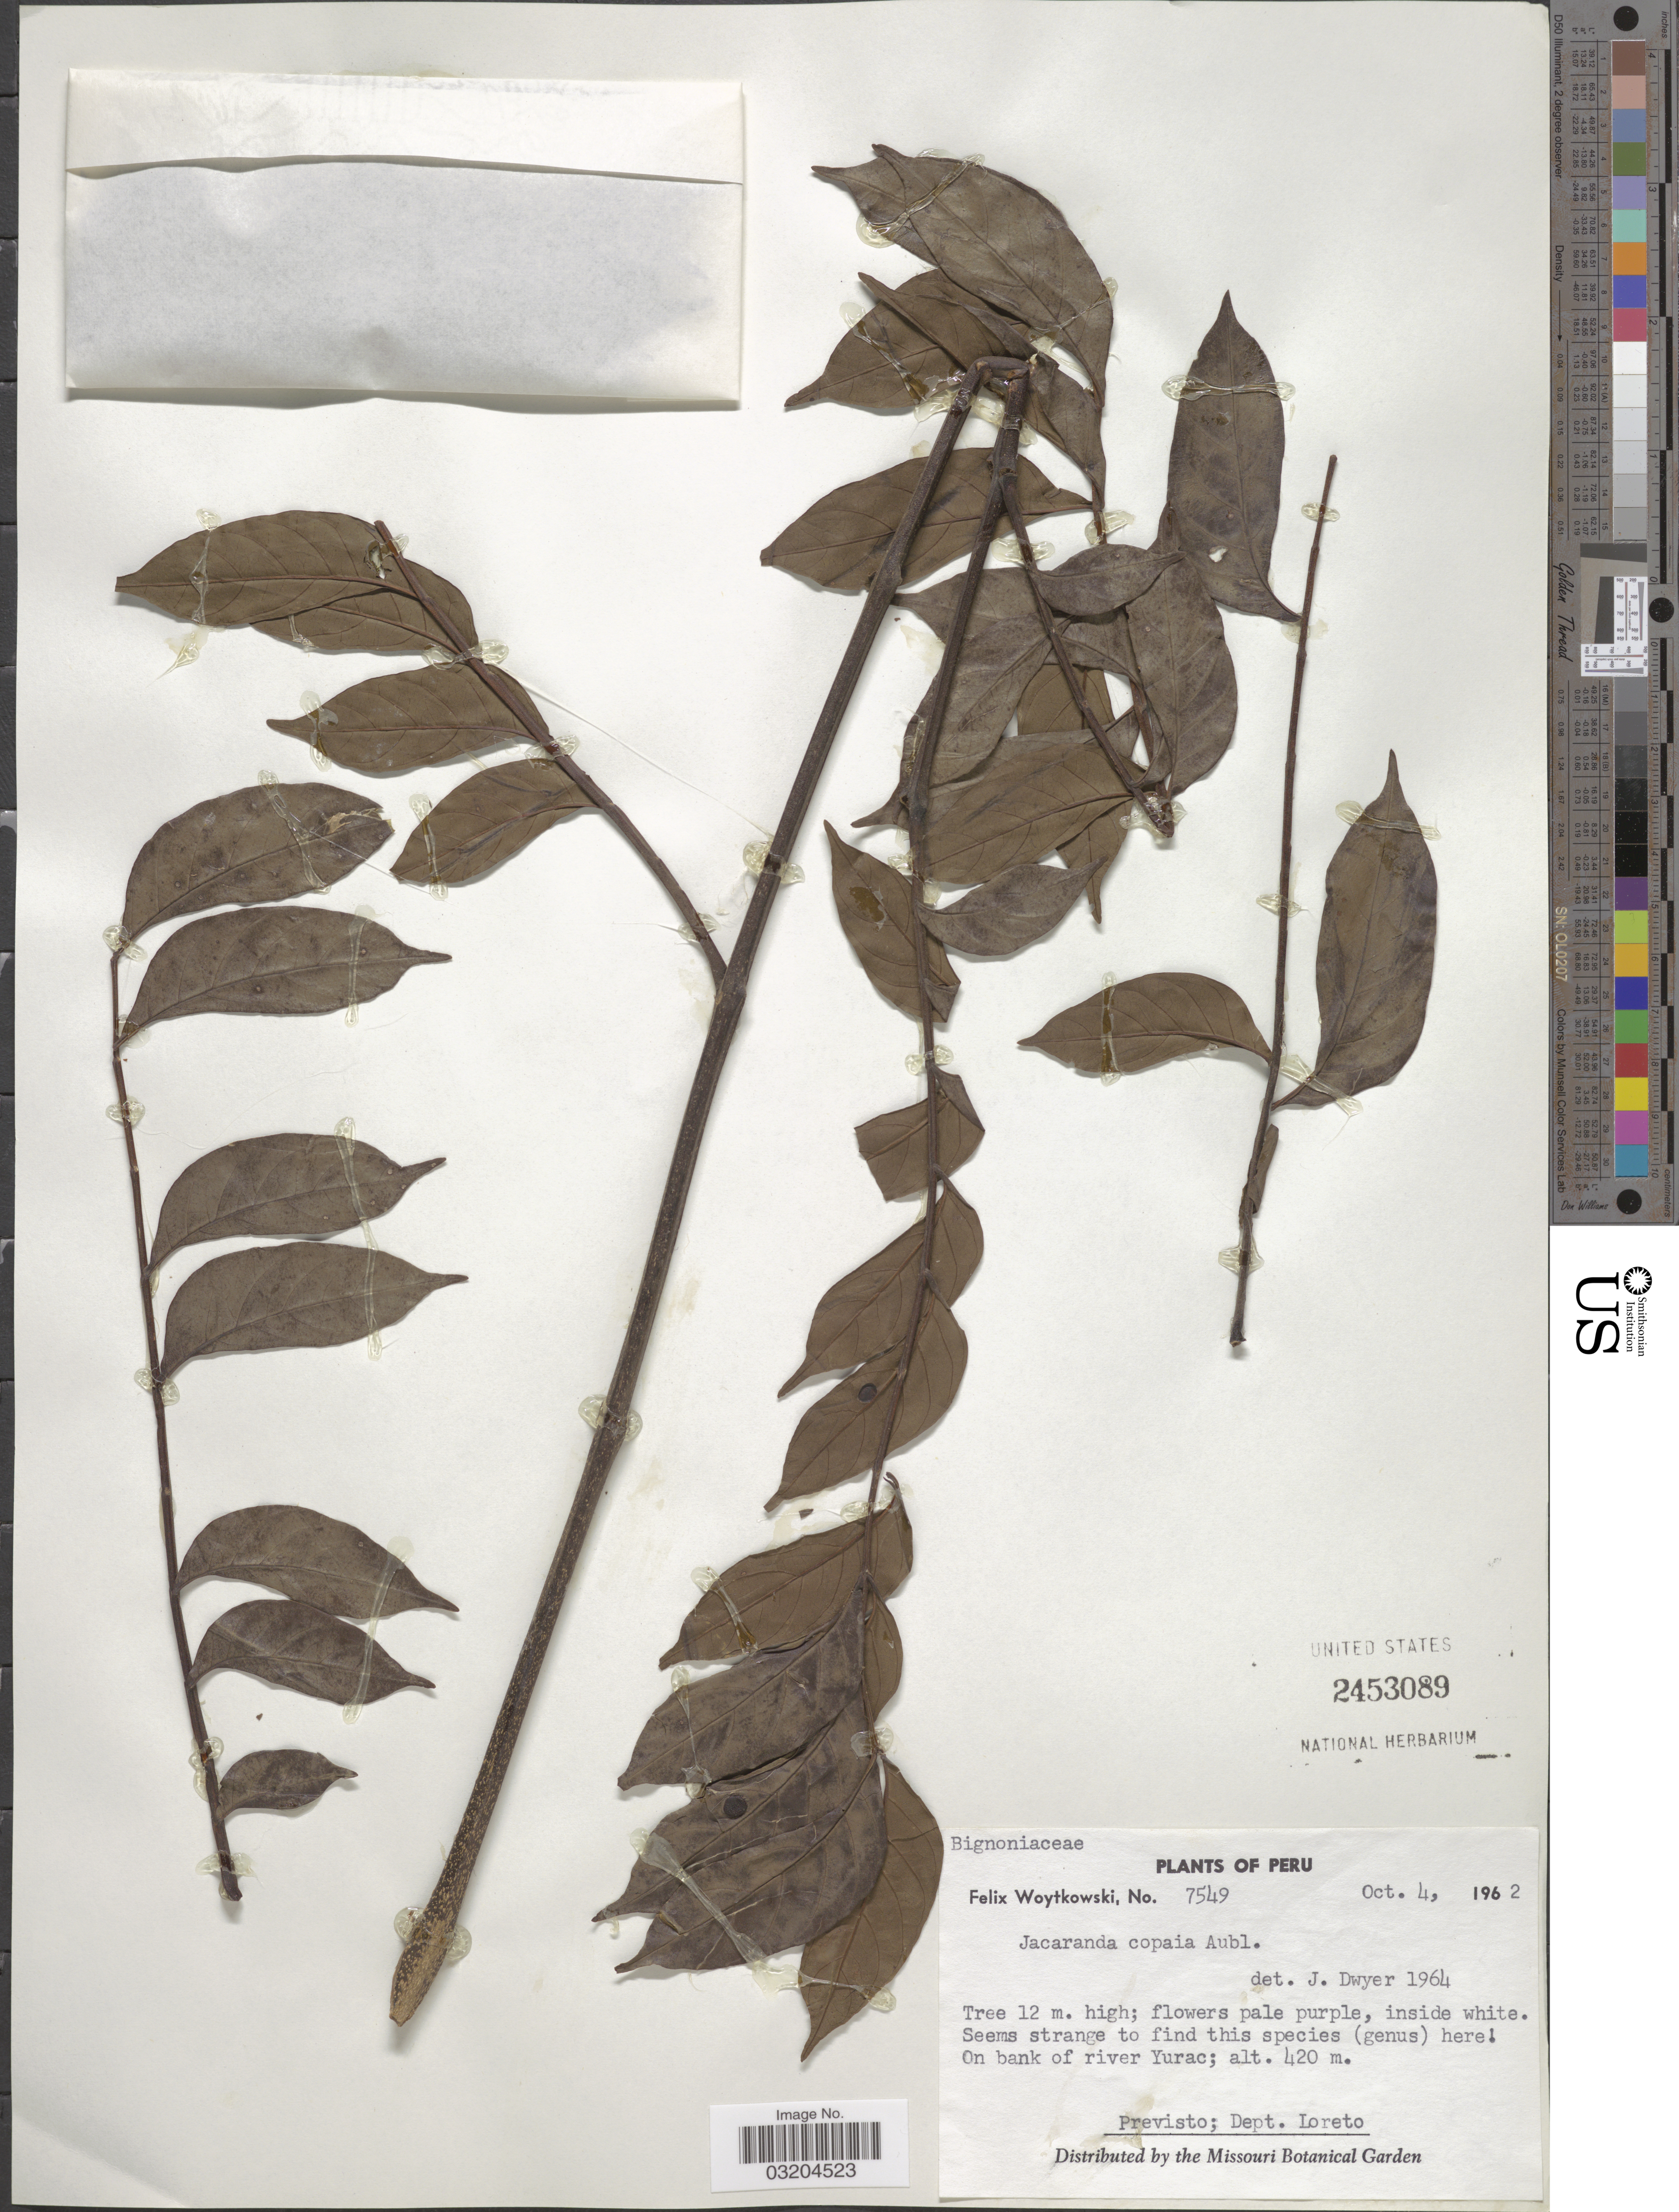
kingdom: Plantae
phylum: Tracheophyta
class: Magnoliopsida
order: Lamiales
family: Bignoniaceae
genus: Jacaranda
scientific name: Jacaranda copaia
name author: (Aubl.) D. Don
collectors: F. Woytkowski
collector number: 7549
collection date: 1962-10-04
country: Peru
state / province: Loreto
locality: On bank of river Yurac. Previsto; Dept. Loreto.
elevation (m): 420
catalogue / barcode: US 2453089